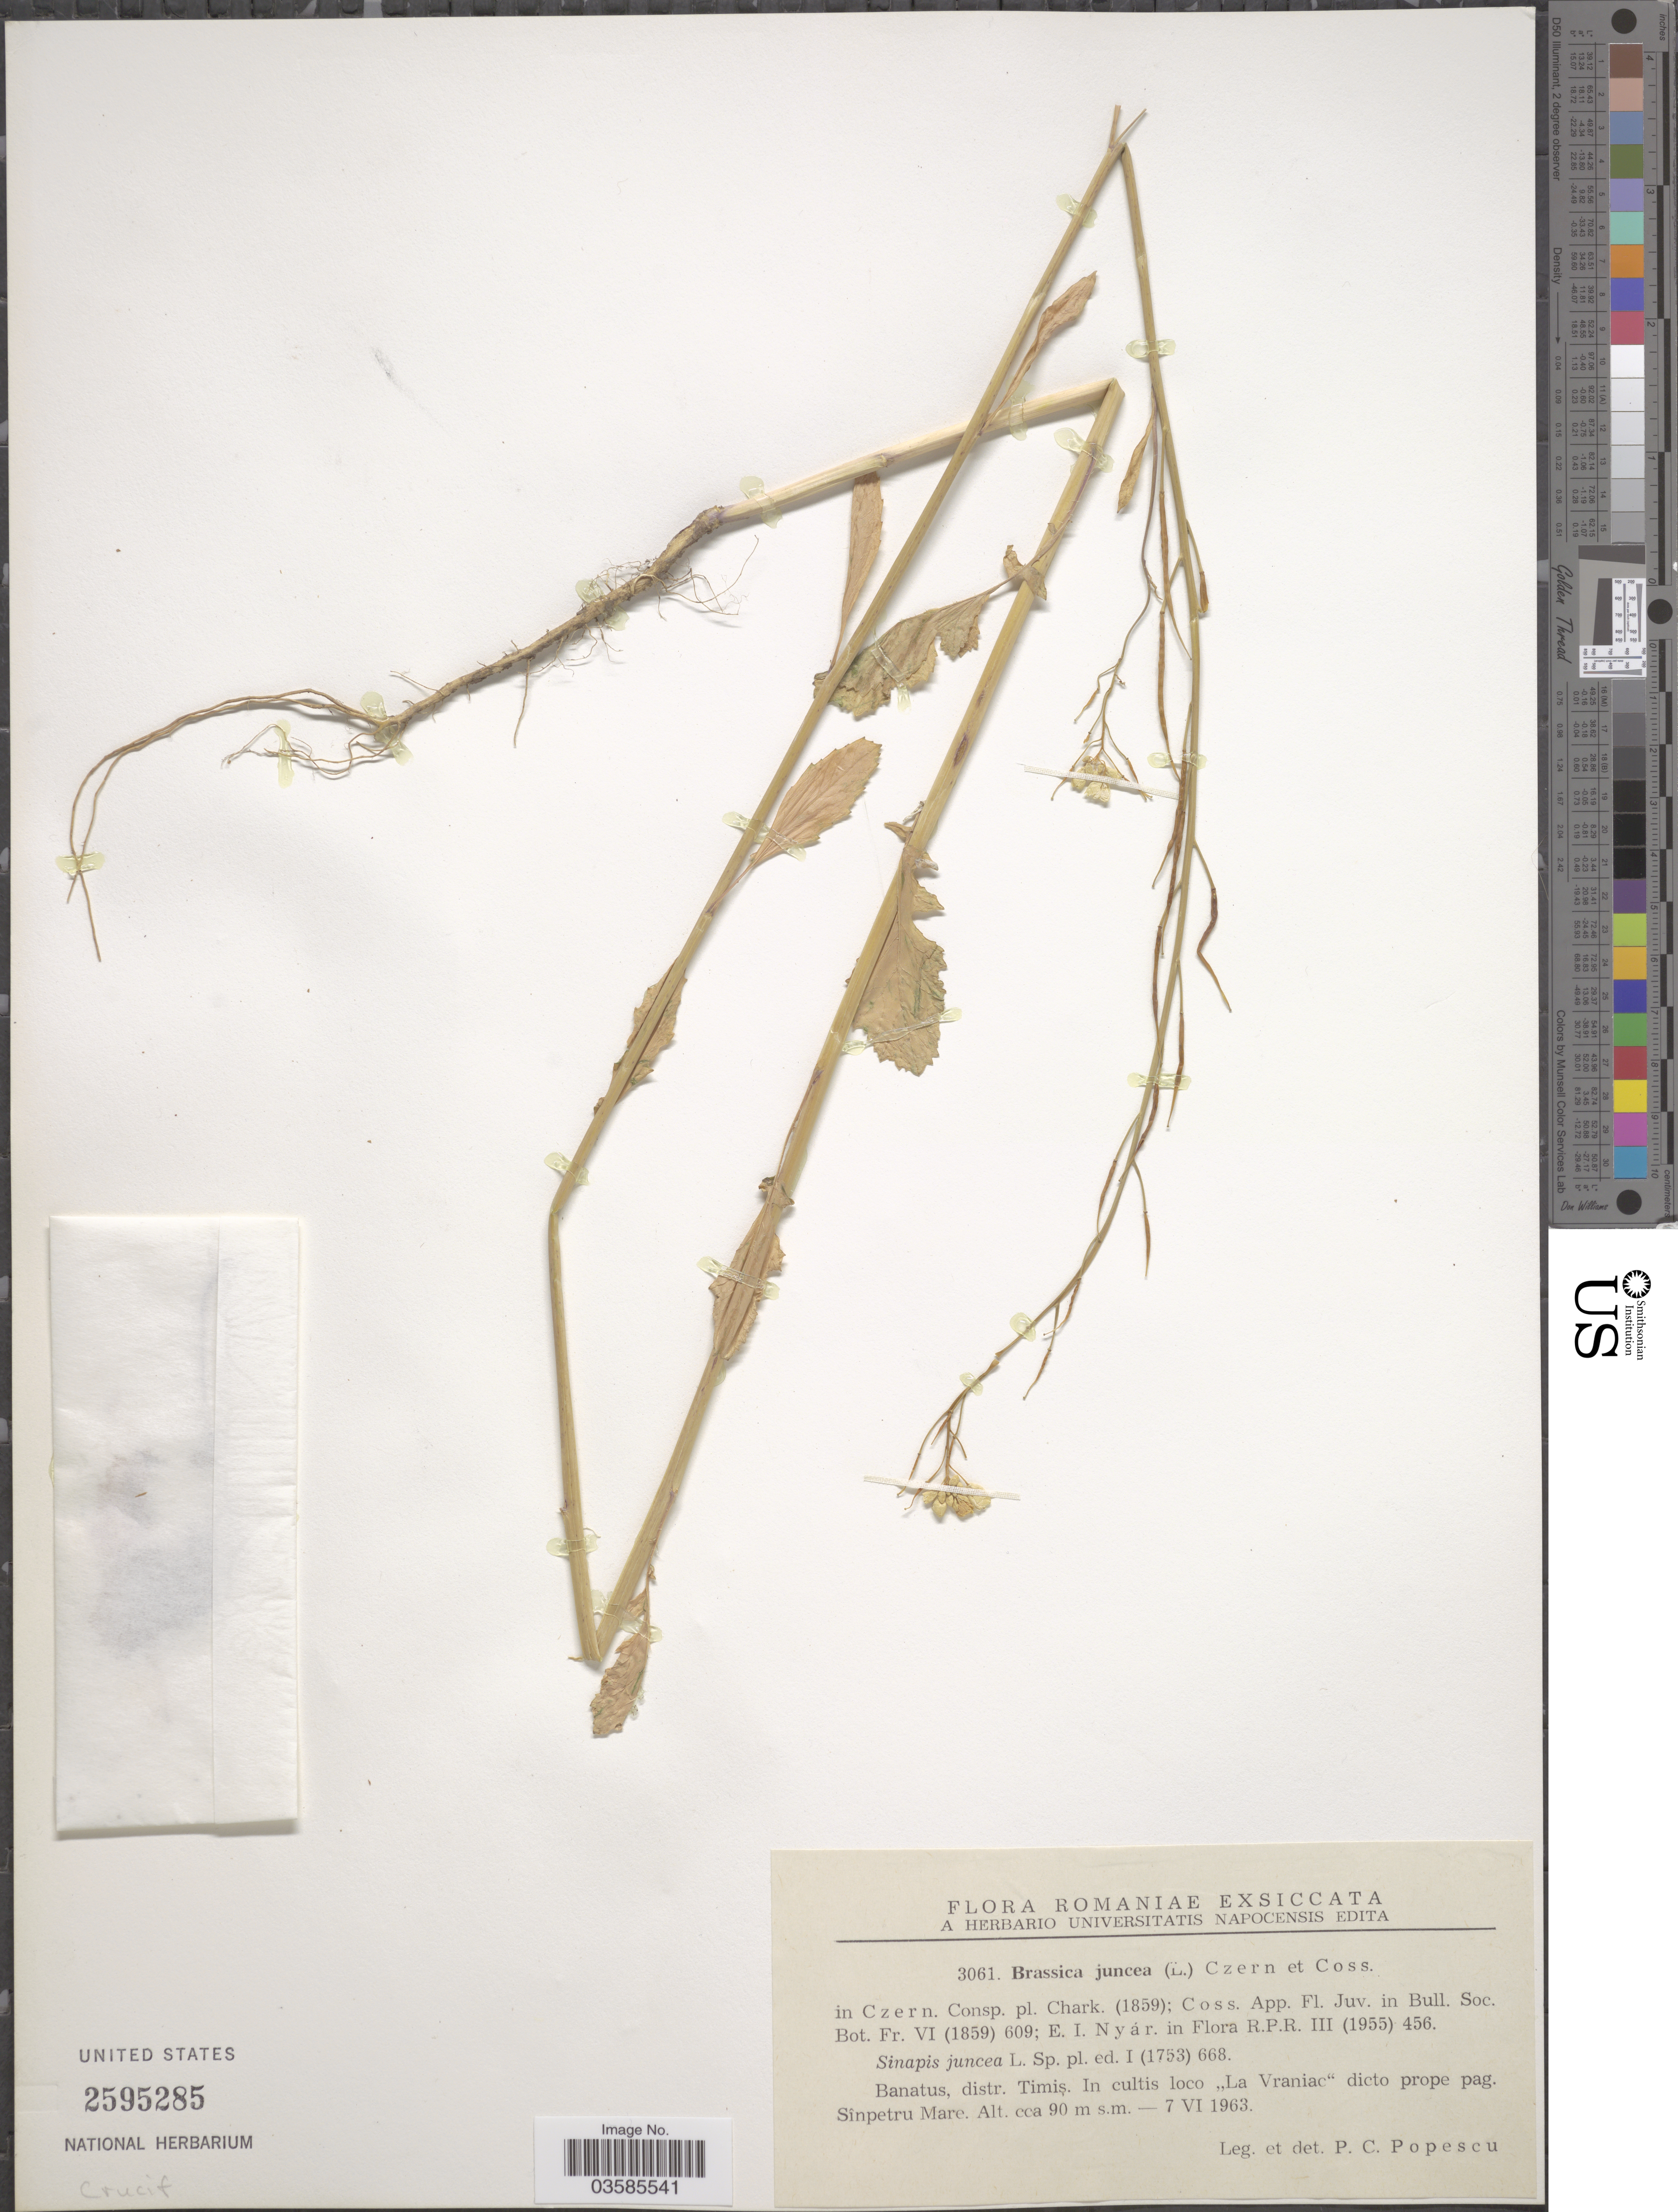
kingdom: Plantae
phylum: Tracheophyta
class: Magnoliopsida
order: Brassicales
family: Brassicaceae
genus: Brassica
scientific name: Brassica juncea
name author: (L.) Czern.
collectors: P. Popescu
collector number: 3061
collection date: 1963-06-07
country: Romania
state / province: Timis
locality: Banatus, distr. Timiş. In cultis loco "La Vraniac" dicto prope pag. Sînpetru Mare.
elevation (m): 90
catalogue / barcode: US 2595285